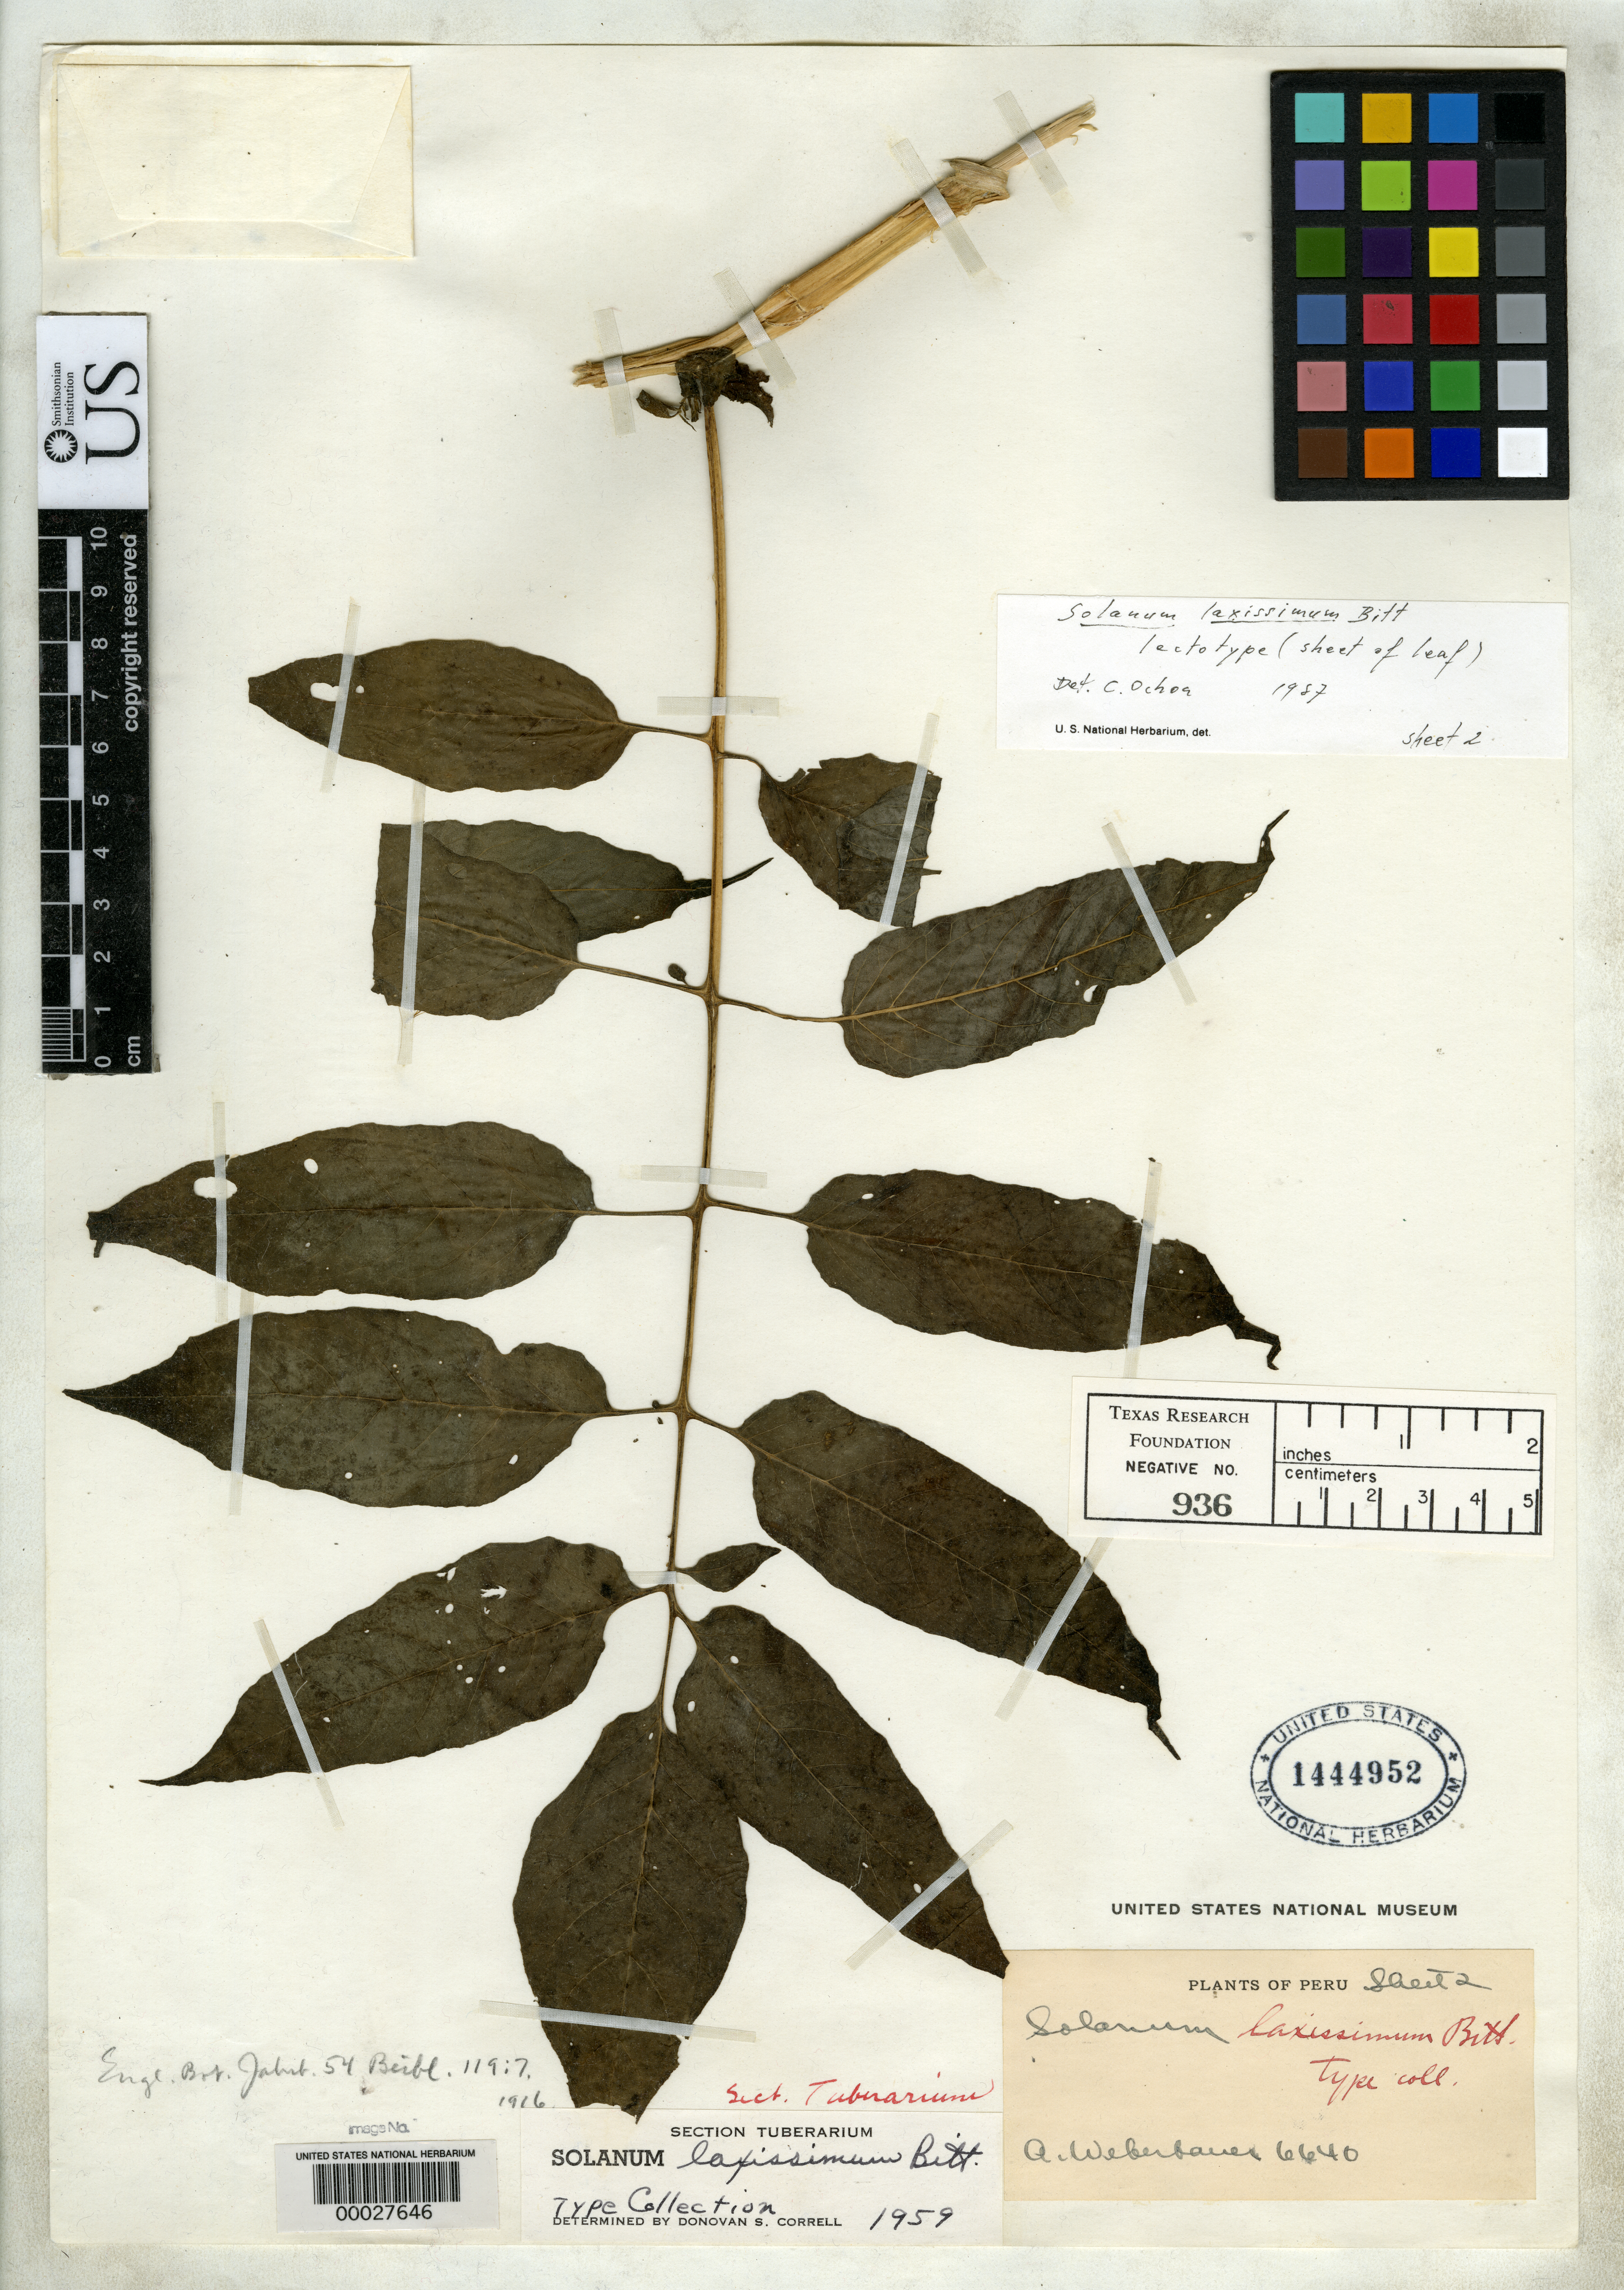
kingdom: Plantae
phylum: Tracheophyta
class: Magnoliopsida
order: Solanales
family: Solanaceae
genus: Solanum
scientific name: Solanum laxissimum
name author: Bitter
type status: Isotype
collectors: A. Weberbauer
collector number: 6640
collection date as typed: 1909 to -- --- 1914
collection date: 1909/1914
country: Peru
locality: Río Masaminch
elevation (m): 3100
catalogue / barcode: US 1444952